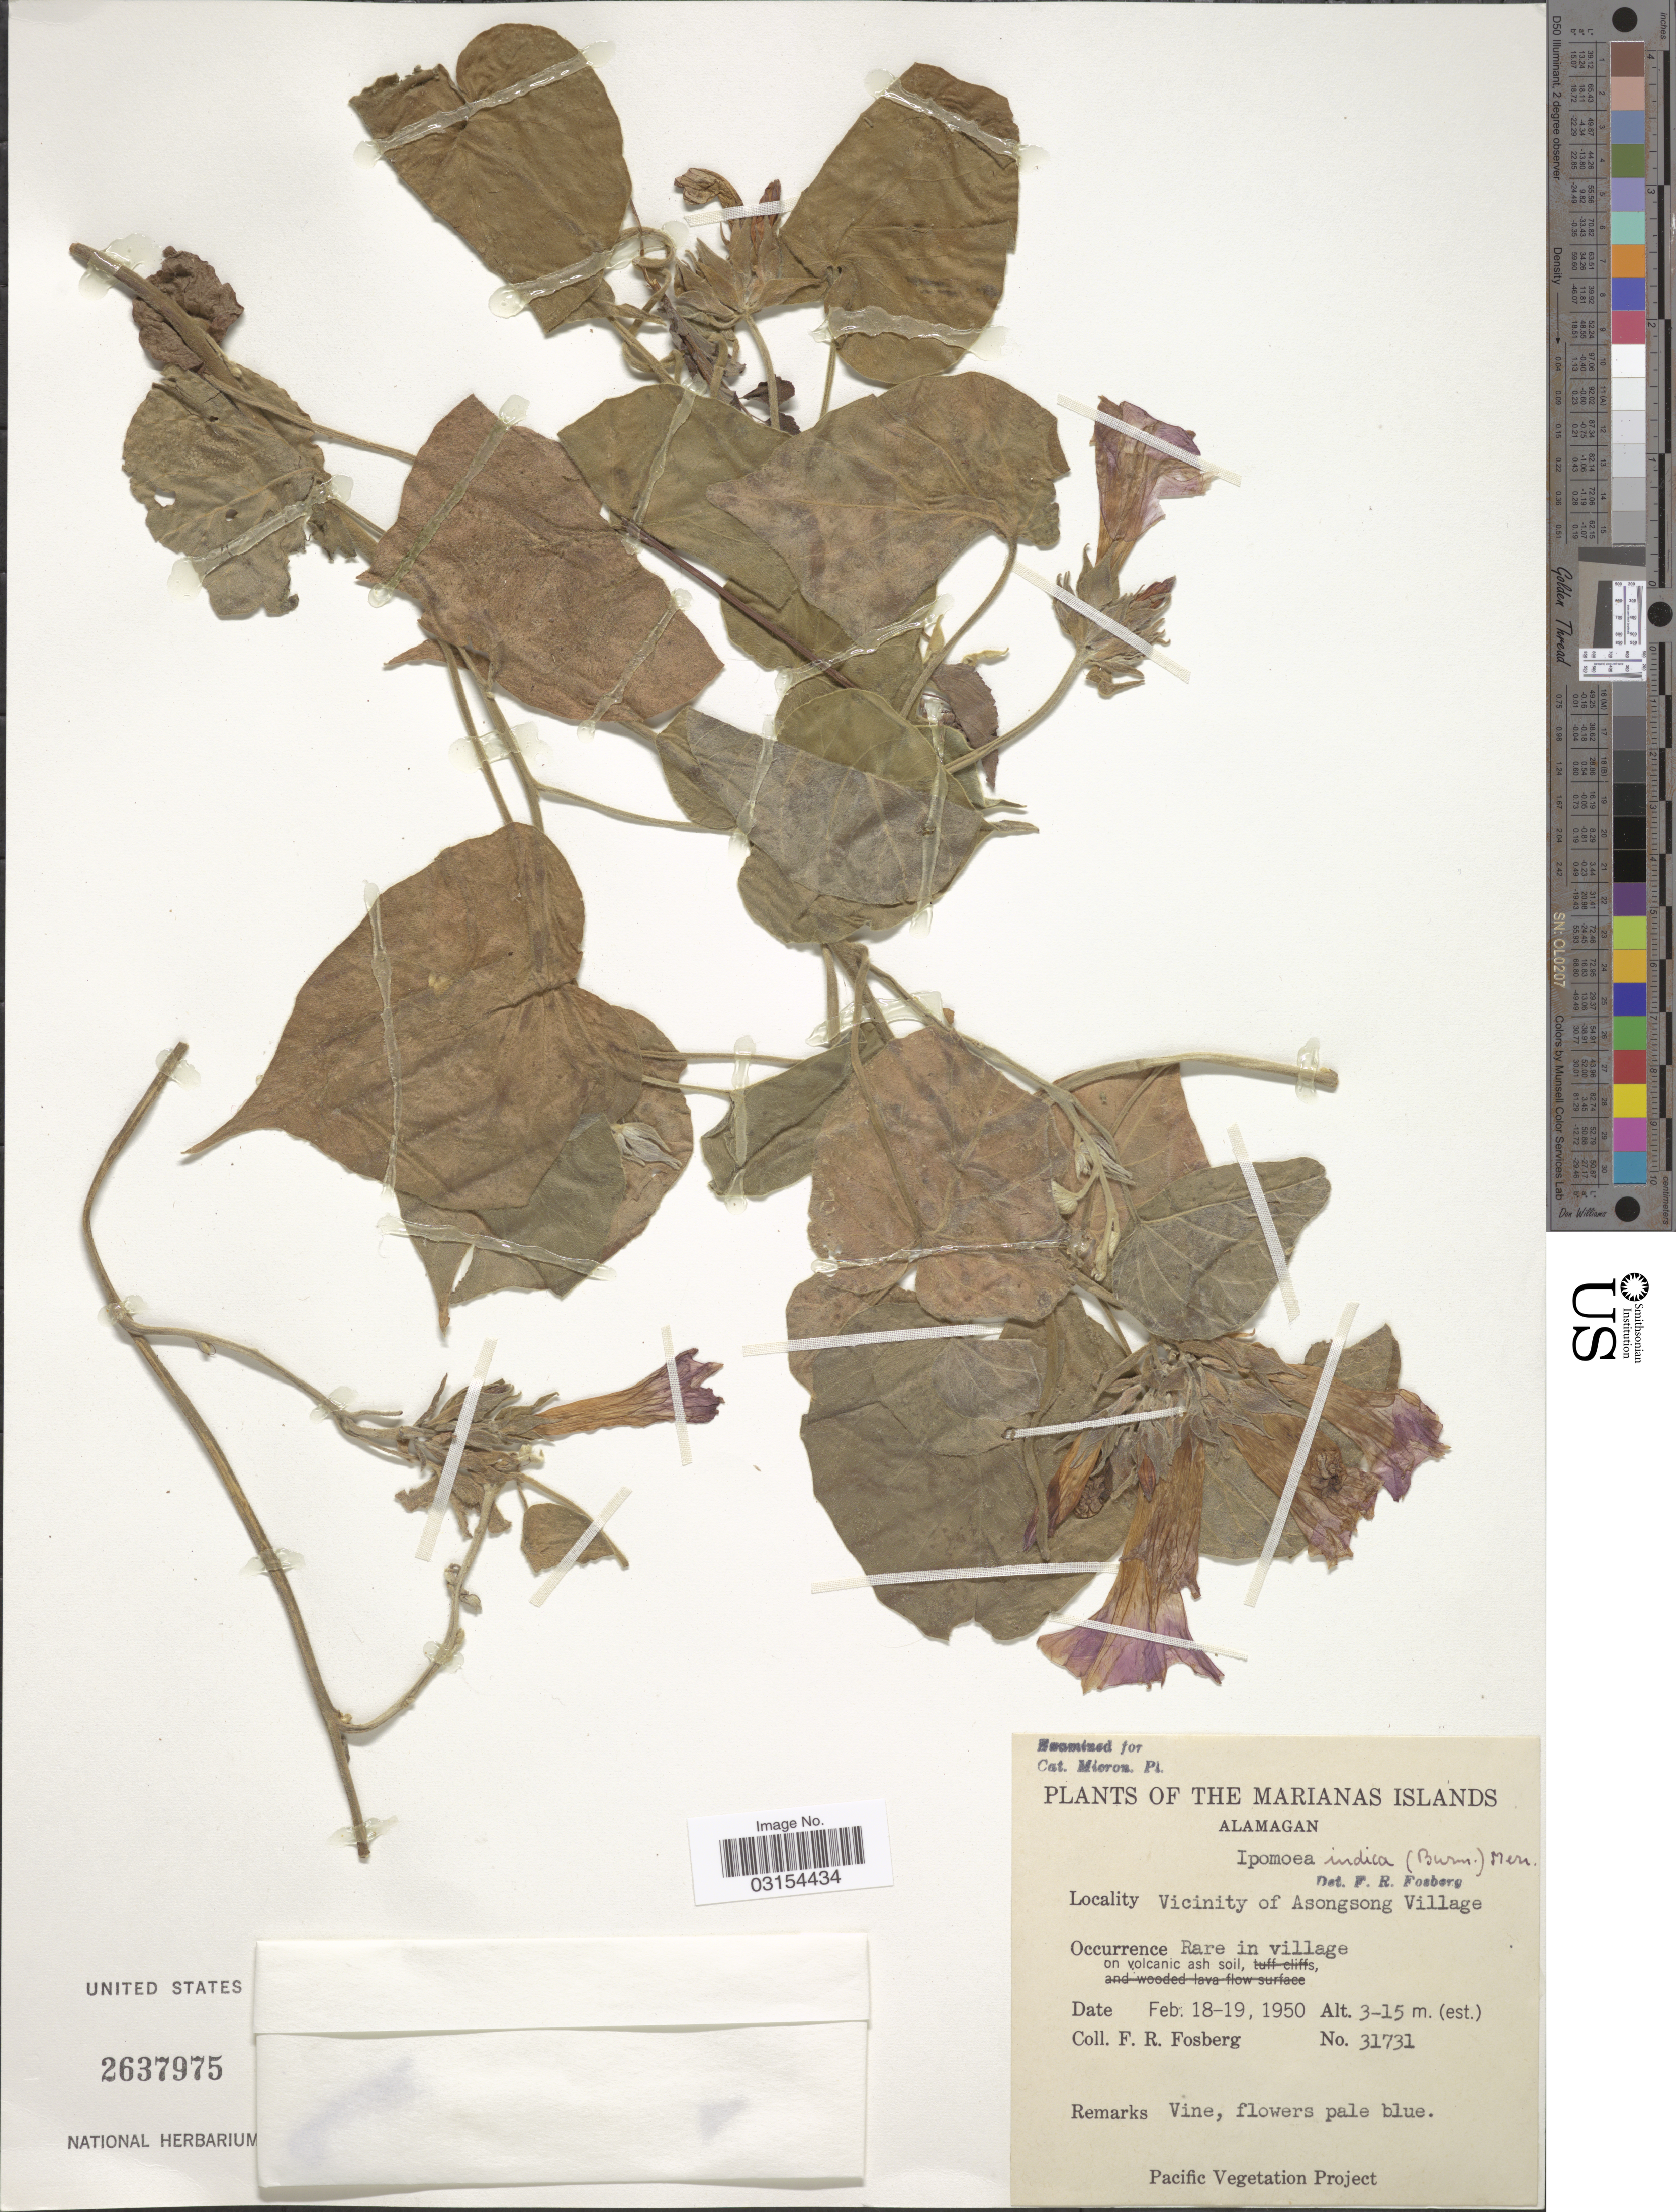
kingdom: Plantae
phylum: Tracheophyta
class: Magnoliopsida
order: Solanales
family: Convolvulaceae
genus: Ipomoea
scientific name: Ipomoea indica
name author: (Burm.) Merr.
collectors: F. R. Fosberg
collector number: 31731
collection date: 1950-02-18/1950-02-19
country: Northern Mariana Islands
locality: The Marianas Islands. Alamagan. Vicinity of Asongsong Village.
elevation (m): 3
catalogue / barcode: US 2637975